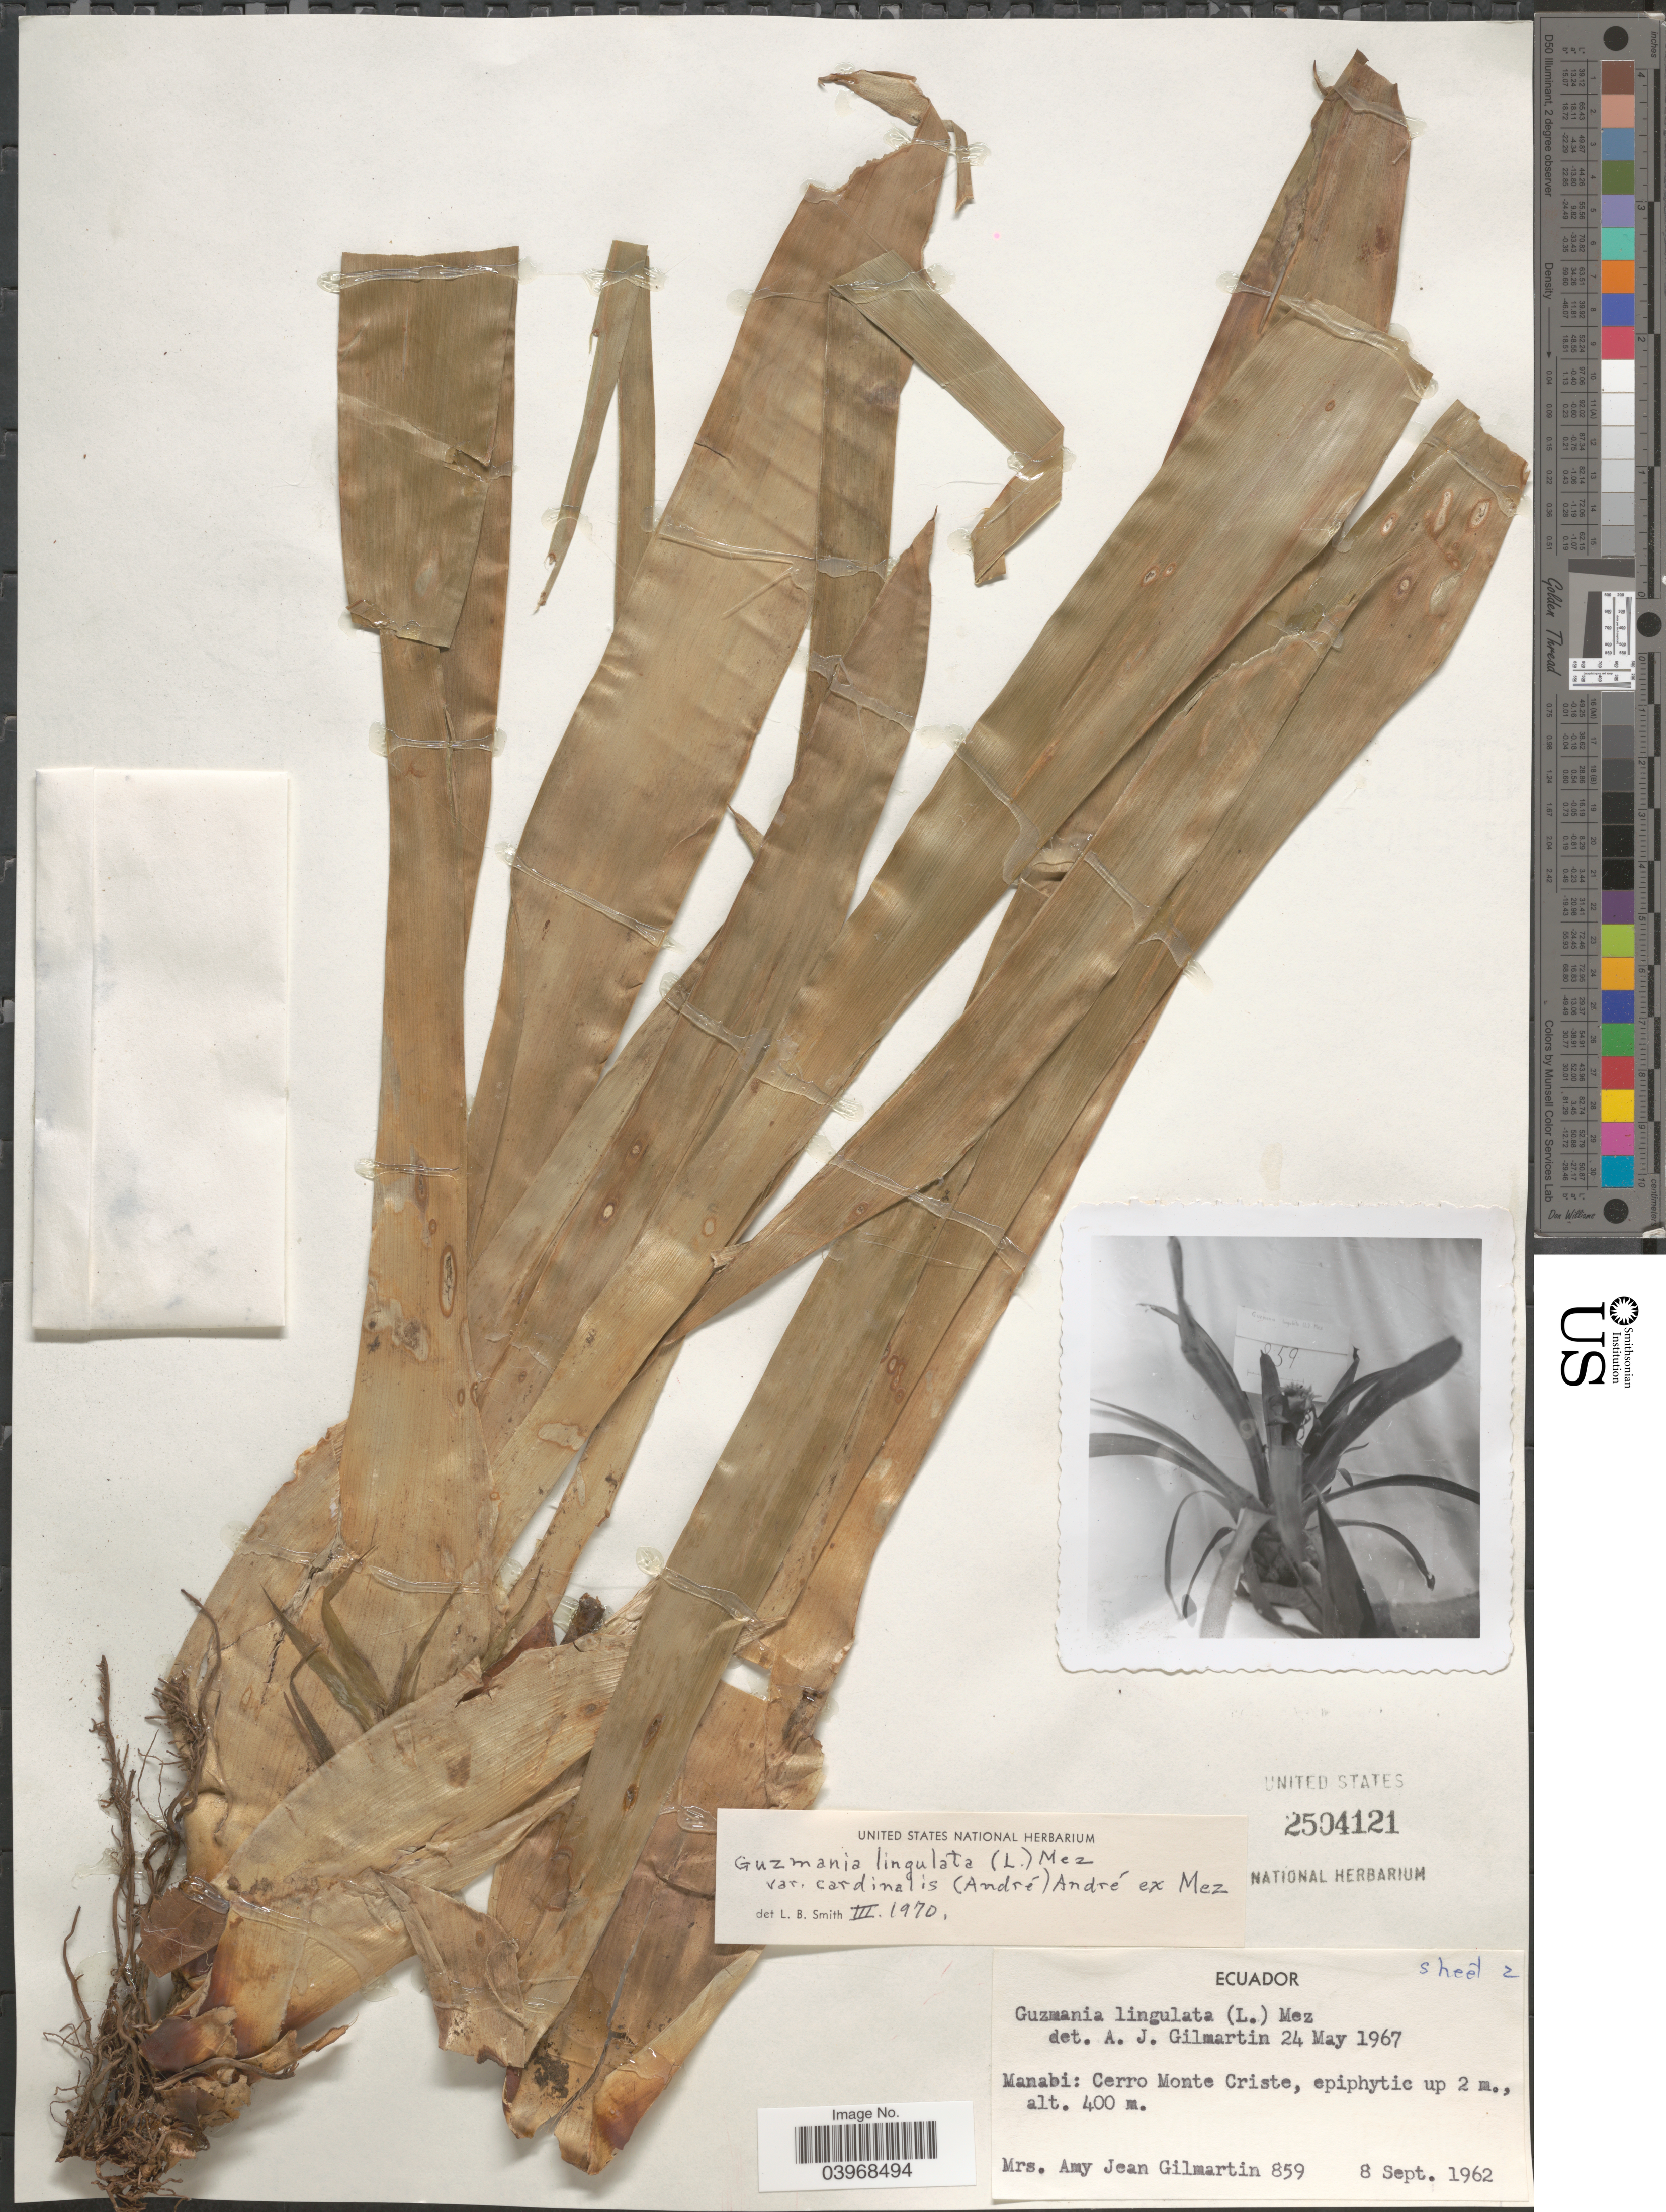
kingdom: Plantae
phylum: Tracheophyta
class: Liliopsida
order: Poales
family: Bromeliaceae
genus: Guzmania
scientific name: Guzmania lingulata var. cardinalis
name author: (André) Mez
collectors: A. J. Gilmartin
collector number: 859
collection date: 1962-09-08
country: Ecuador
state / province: Manabí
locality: Cerro Monte Criste.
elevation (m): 400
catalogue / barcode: US 2504121